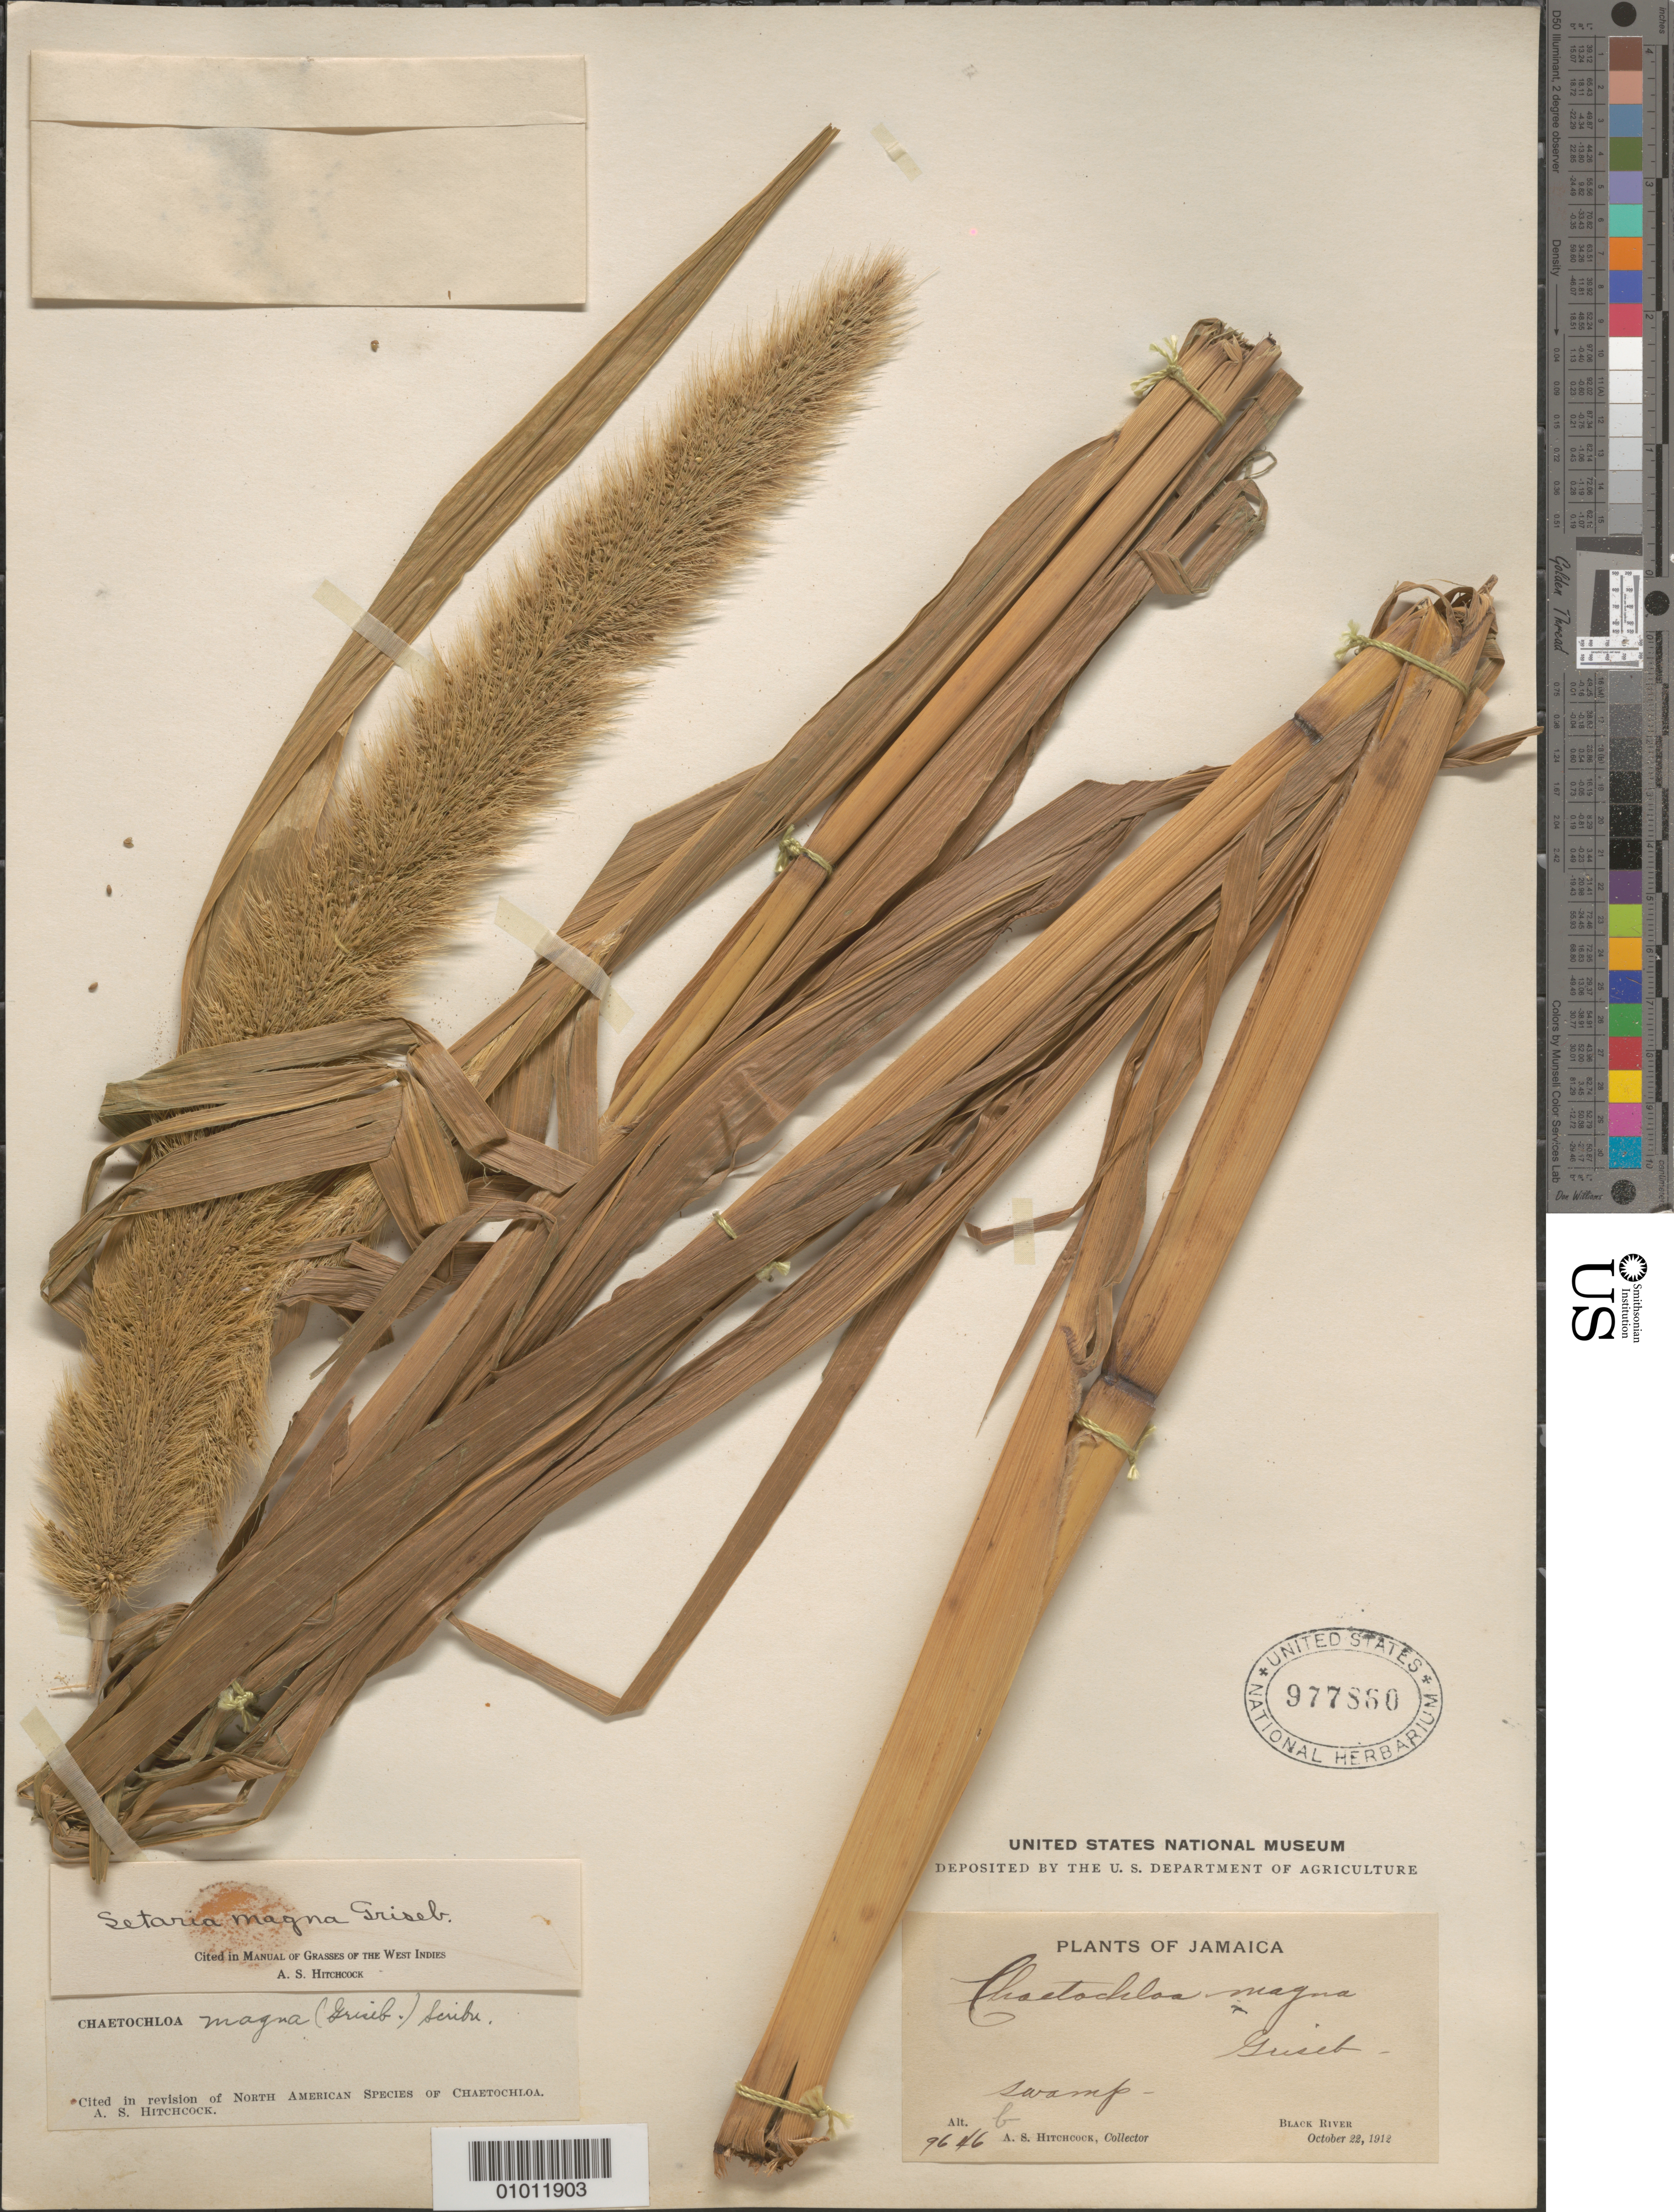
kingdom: Plantae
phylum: Tracheophyta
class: Liliopsida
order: Poales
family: Poaceae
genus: Setaria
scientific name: Setaria magna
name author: Griseb.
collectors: A. S. Hitchcock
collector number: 9646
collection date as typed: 22 Oct 1912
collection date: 1912-10-22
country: Jamaica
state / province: Saint Elizabeth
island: Jamaica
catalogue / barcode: US 977860